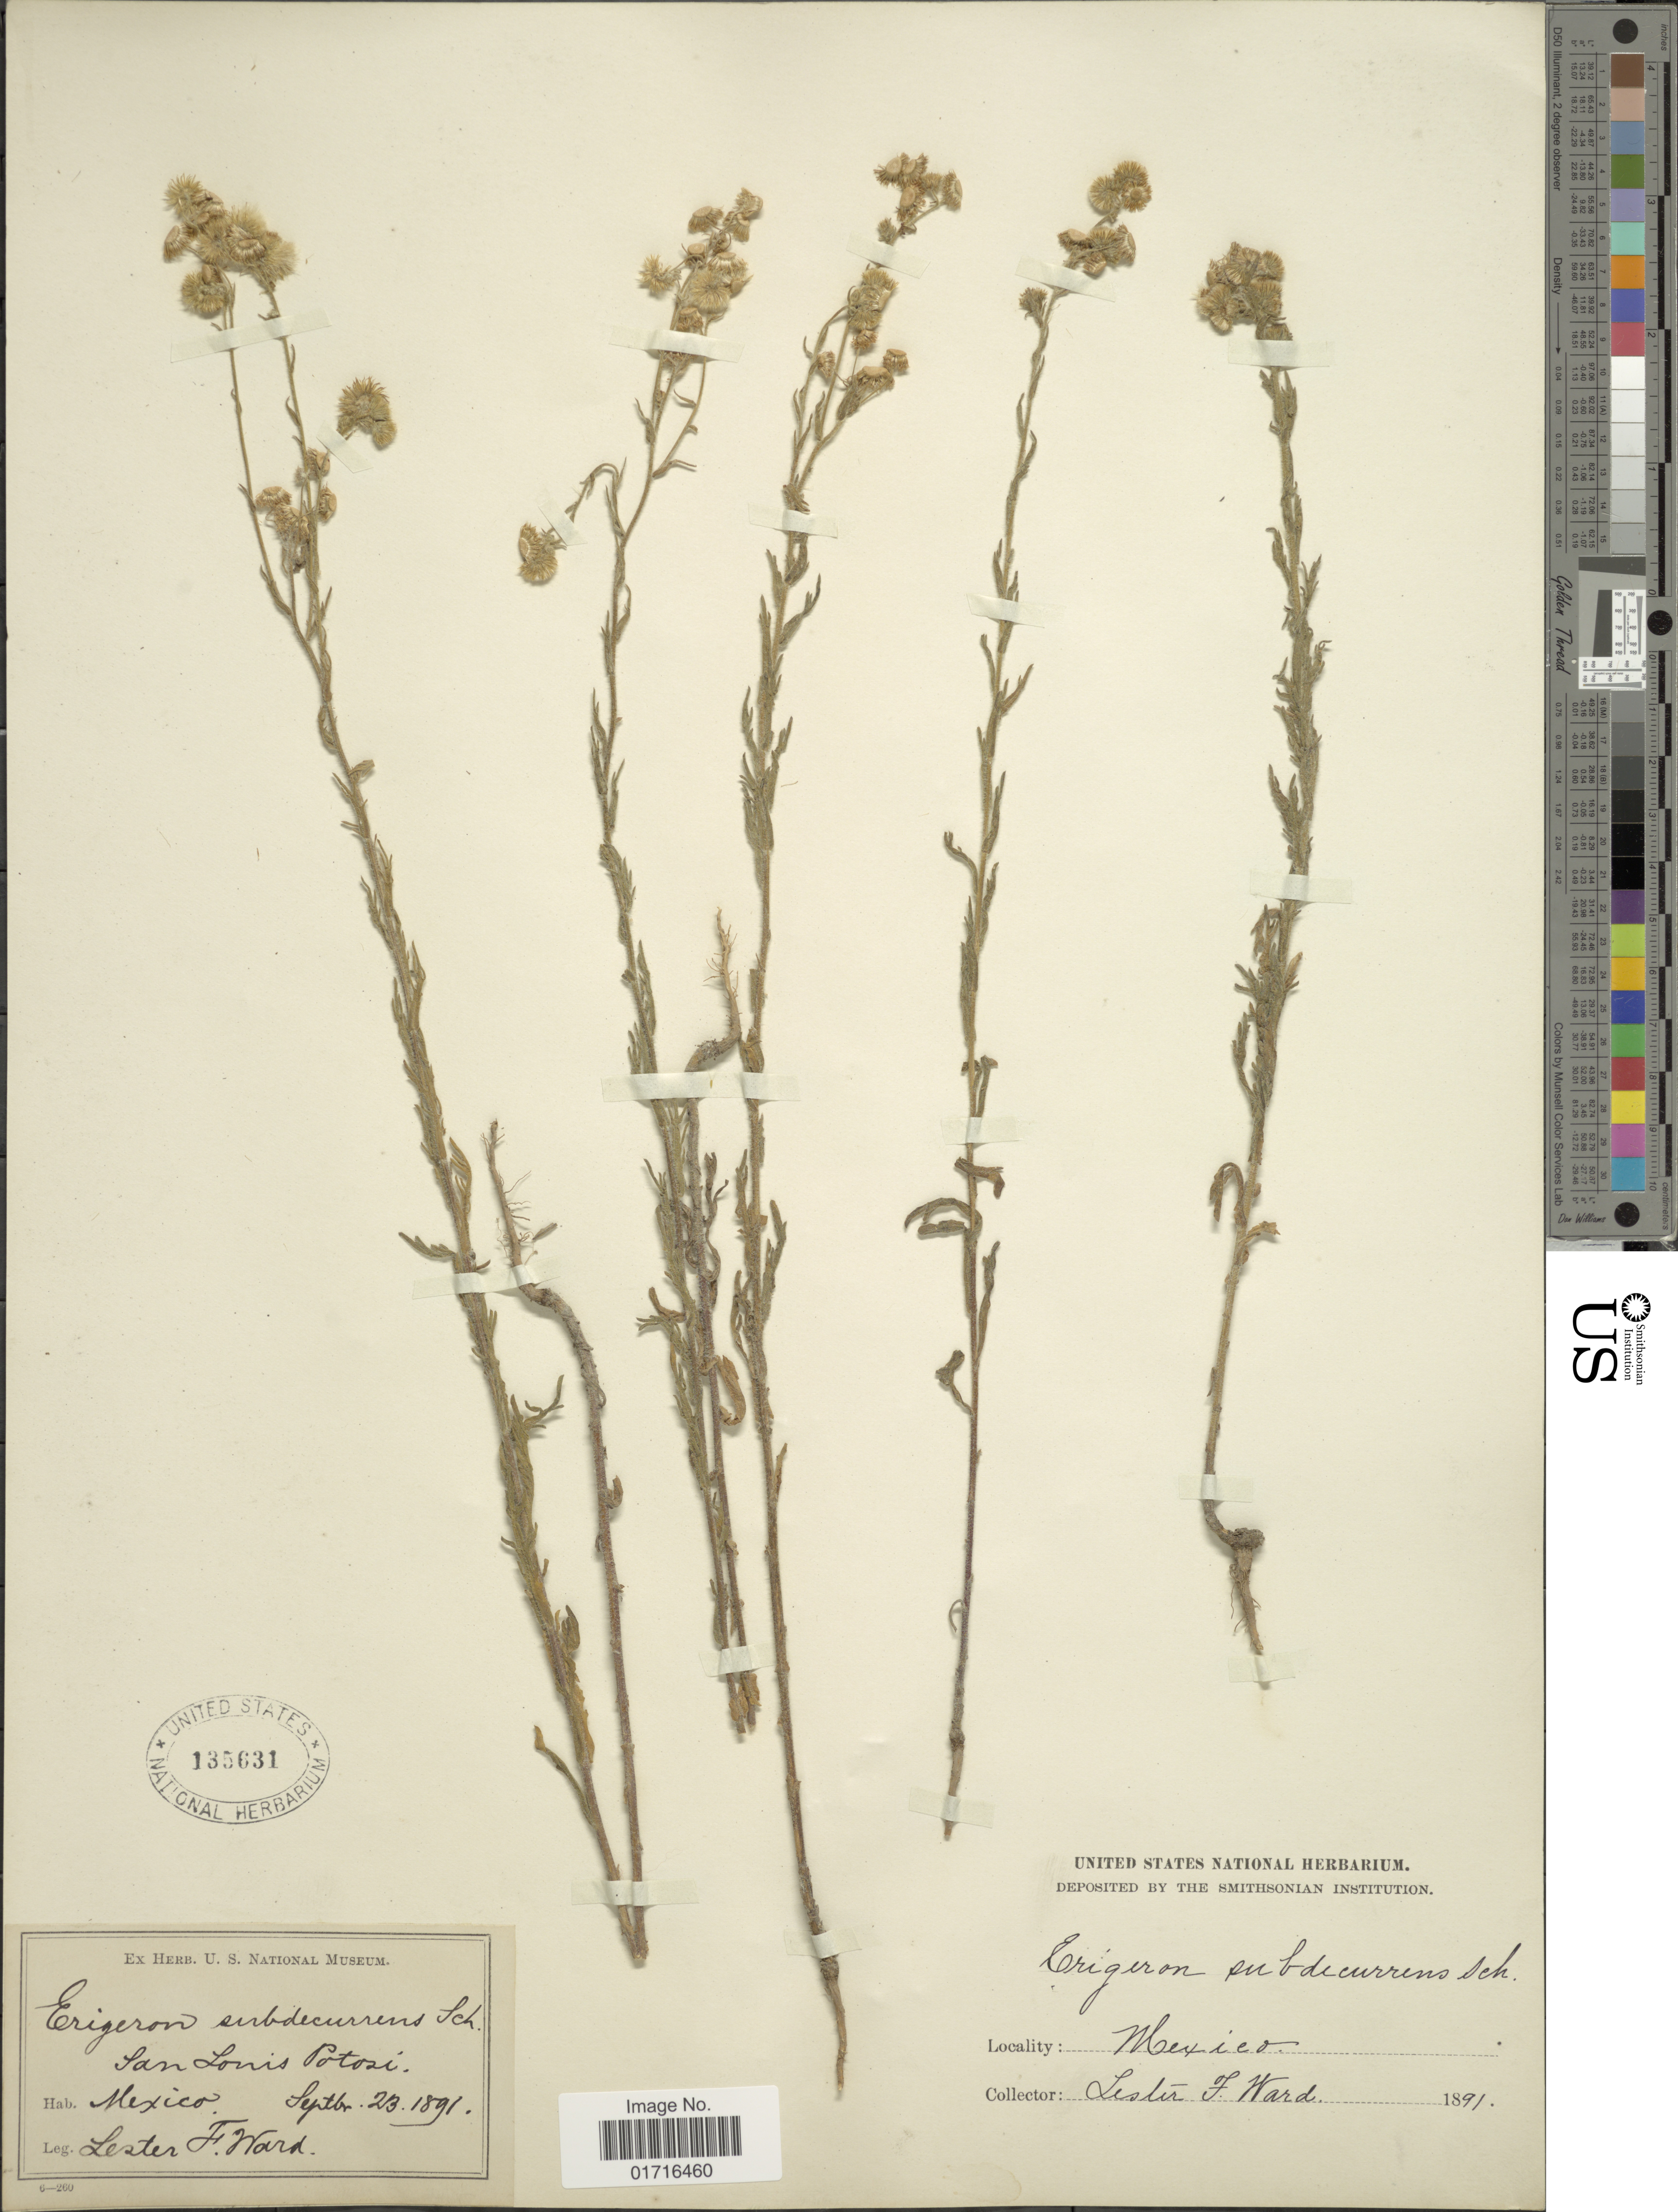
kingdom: Plantae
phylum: Tracheophyta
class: Magnoliopsida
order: Asterales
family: Asteraceae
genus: Conyza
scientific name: Conyza coronopifolia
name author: Kunth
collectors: L. F. Ward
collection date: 1891-09-23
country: Mexico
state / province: San Luis Potosí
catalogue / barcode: US 135631